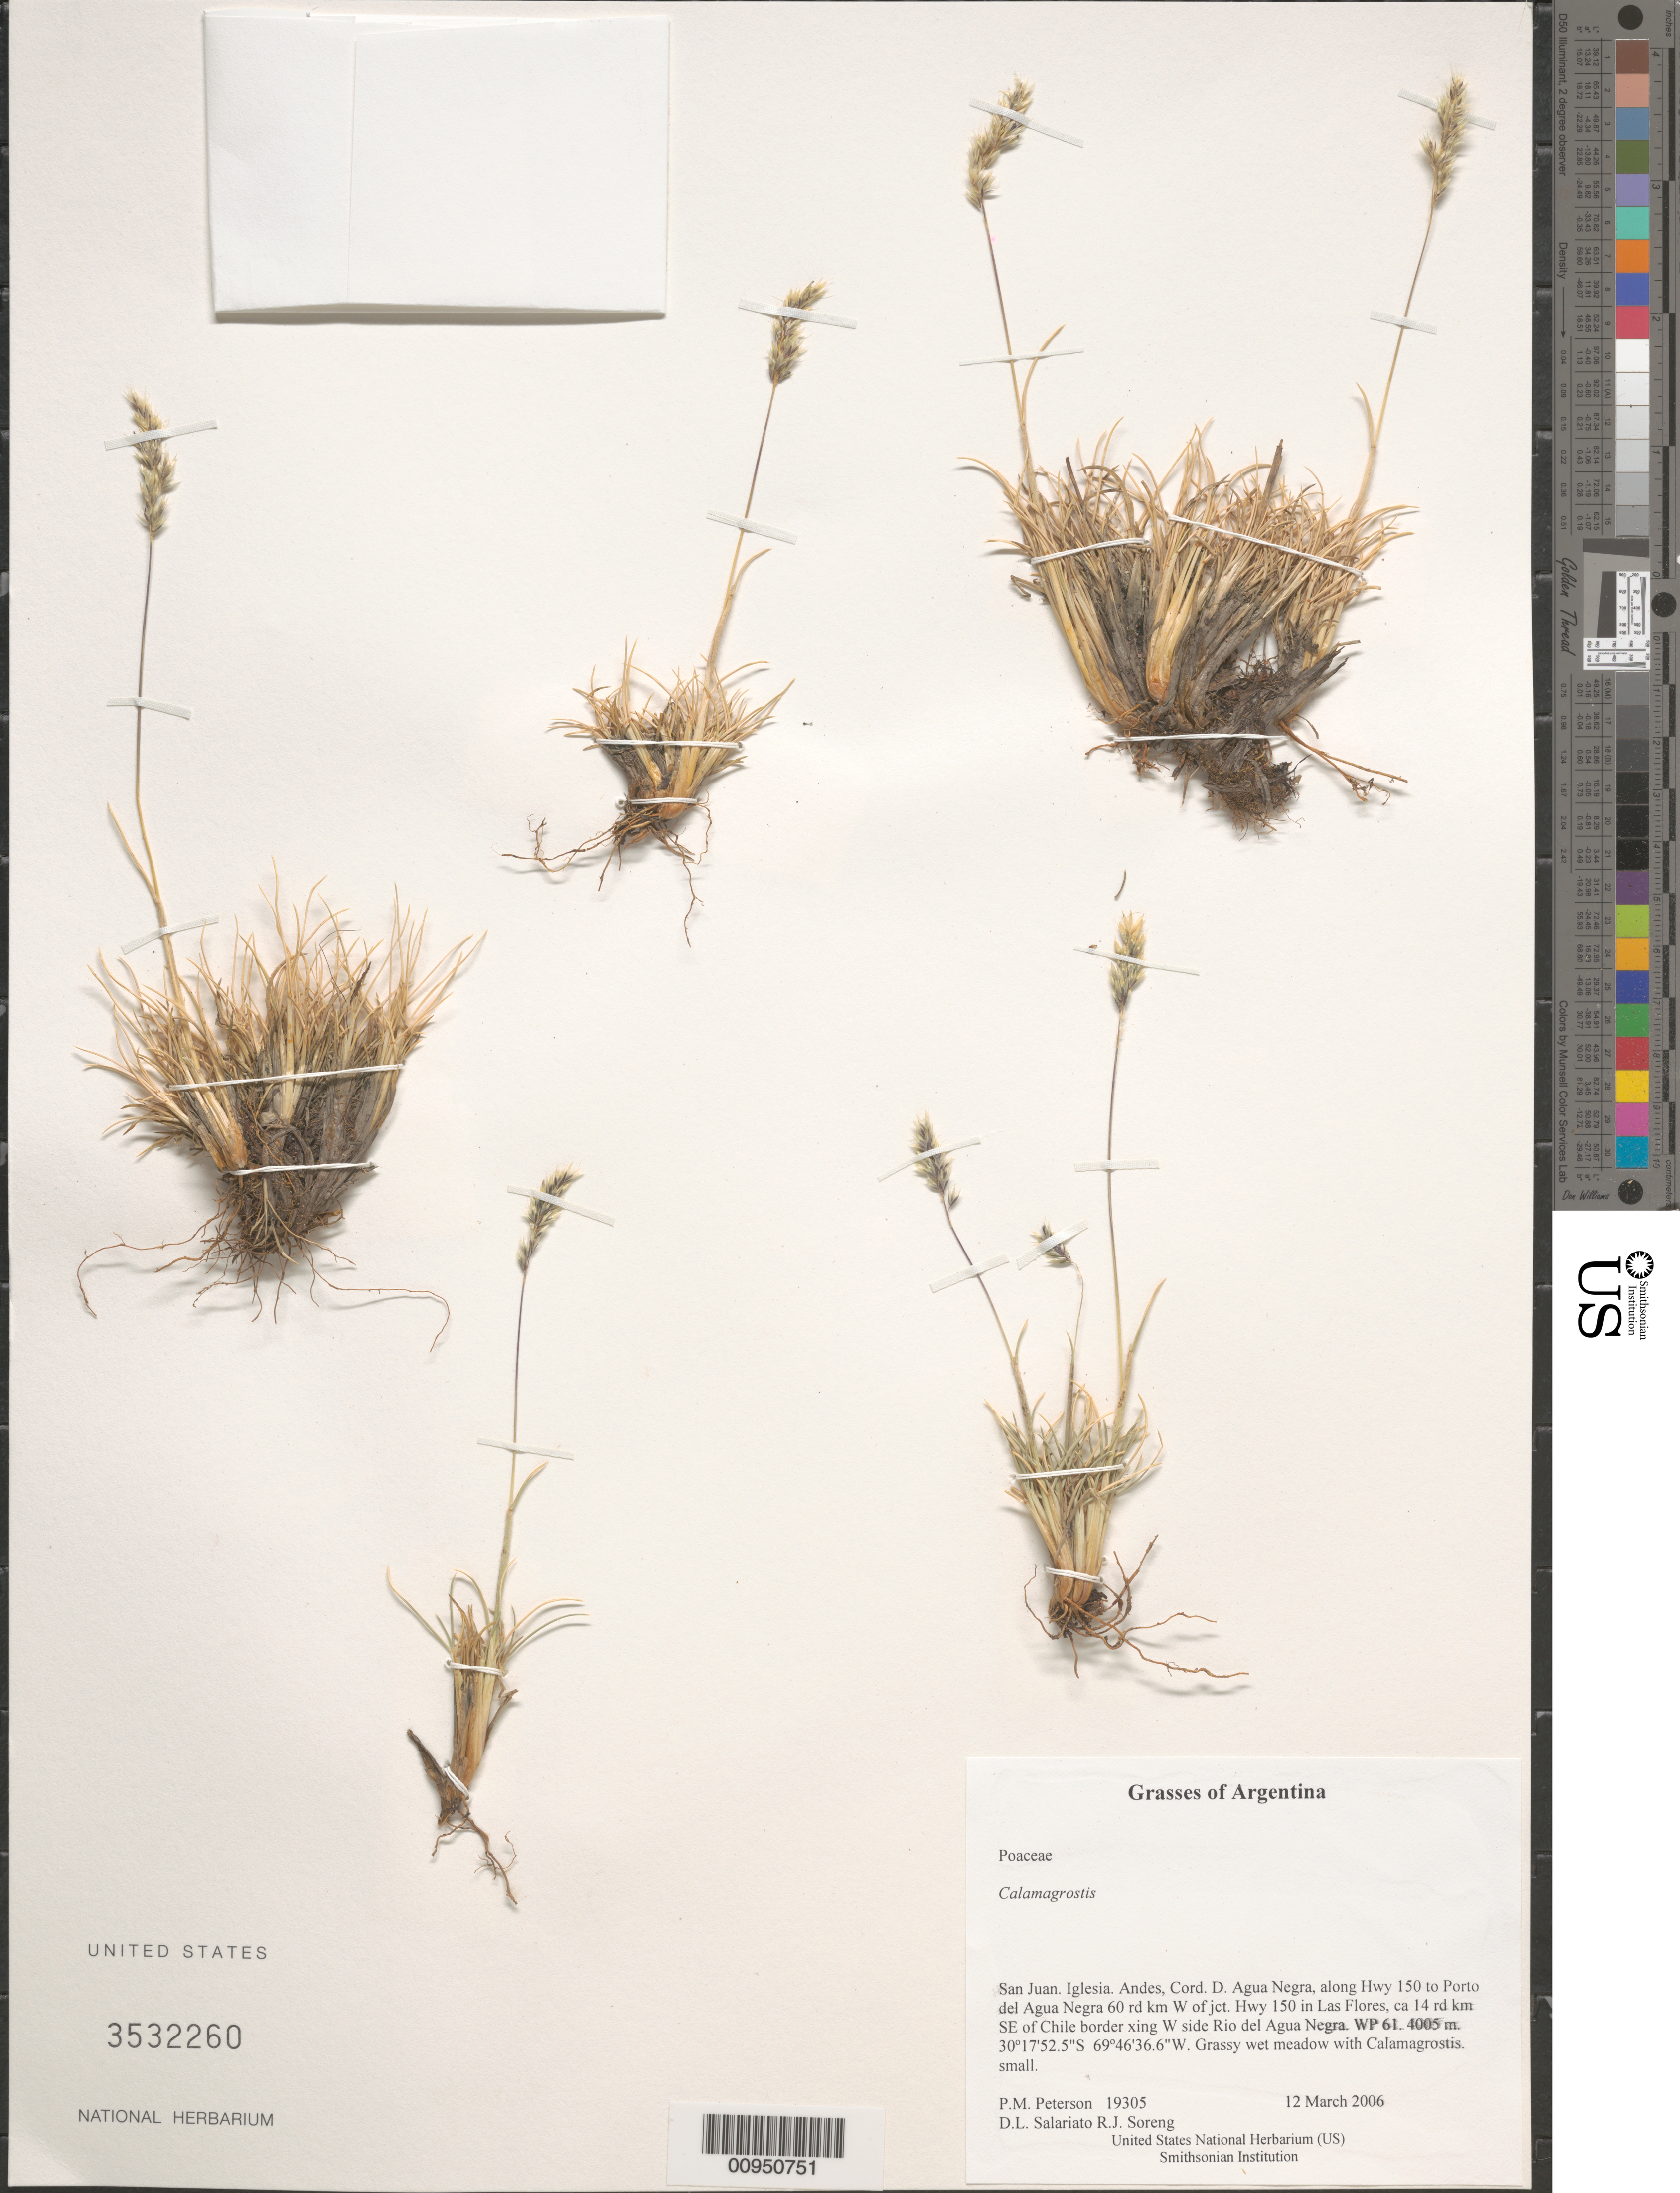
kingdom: Plantae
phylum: Tracheophyta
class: Liliopsida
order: Poales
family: Poaceae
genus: Deyeuxia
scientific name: Deyeuxia velutina var. velutina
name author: Nees & Meyen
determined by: Rúgolo de Agrasar, Z. E.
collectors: P. M. Peterson, R. J. Soreng, D. Salariato & A. Panizza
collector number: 19305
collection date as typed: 12 Mar 2006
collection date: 2006-03-12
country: Argentina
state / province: San Juan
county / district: Iglesia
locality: Andes, Cord. D. Agua Negra, along Hwy 150 to Porto del Agua Negra 60 rd km W of jct. Hwy 150 in Las Flores, ca 14 rd km SE of Chile border xing W side Rio del Agua Negra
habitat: Grassy wet meadow with Calamagrostis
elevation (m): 4005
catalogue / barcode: US 3532260